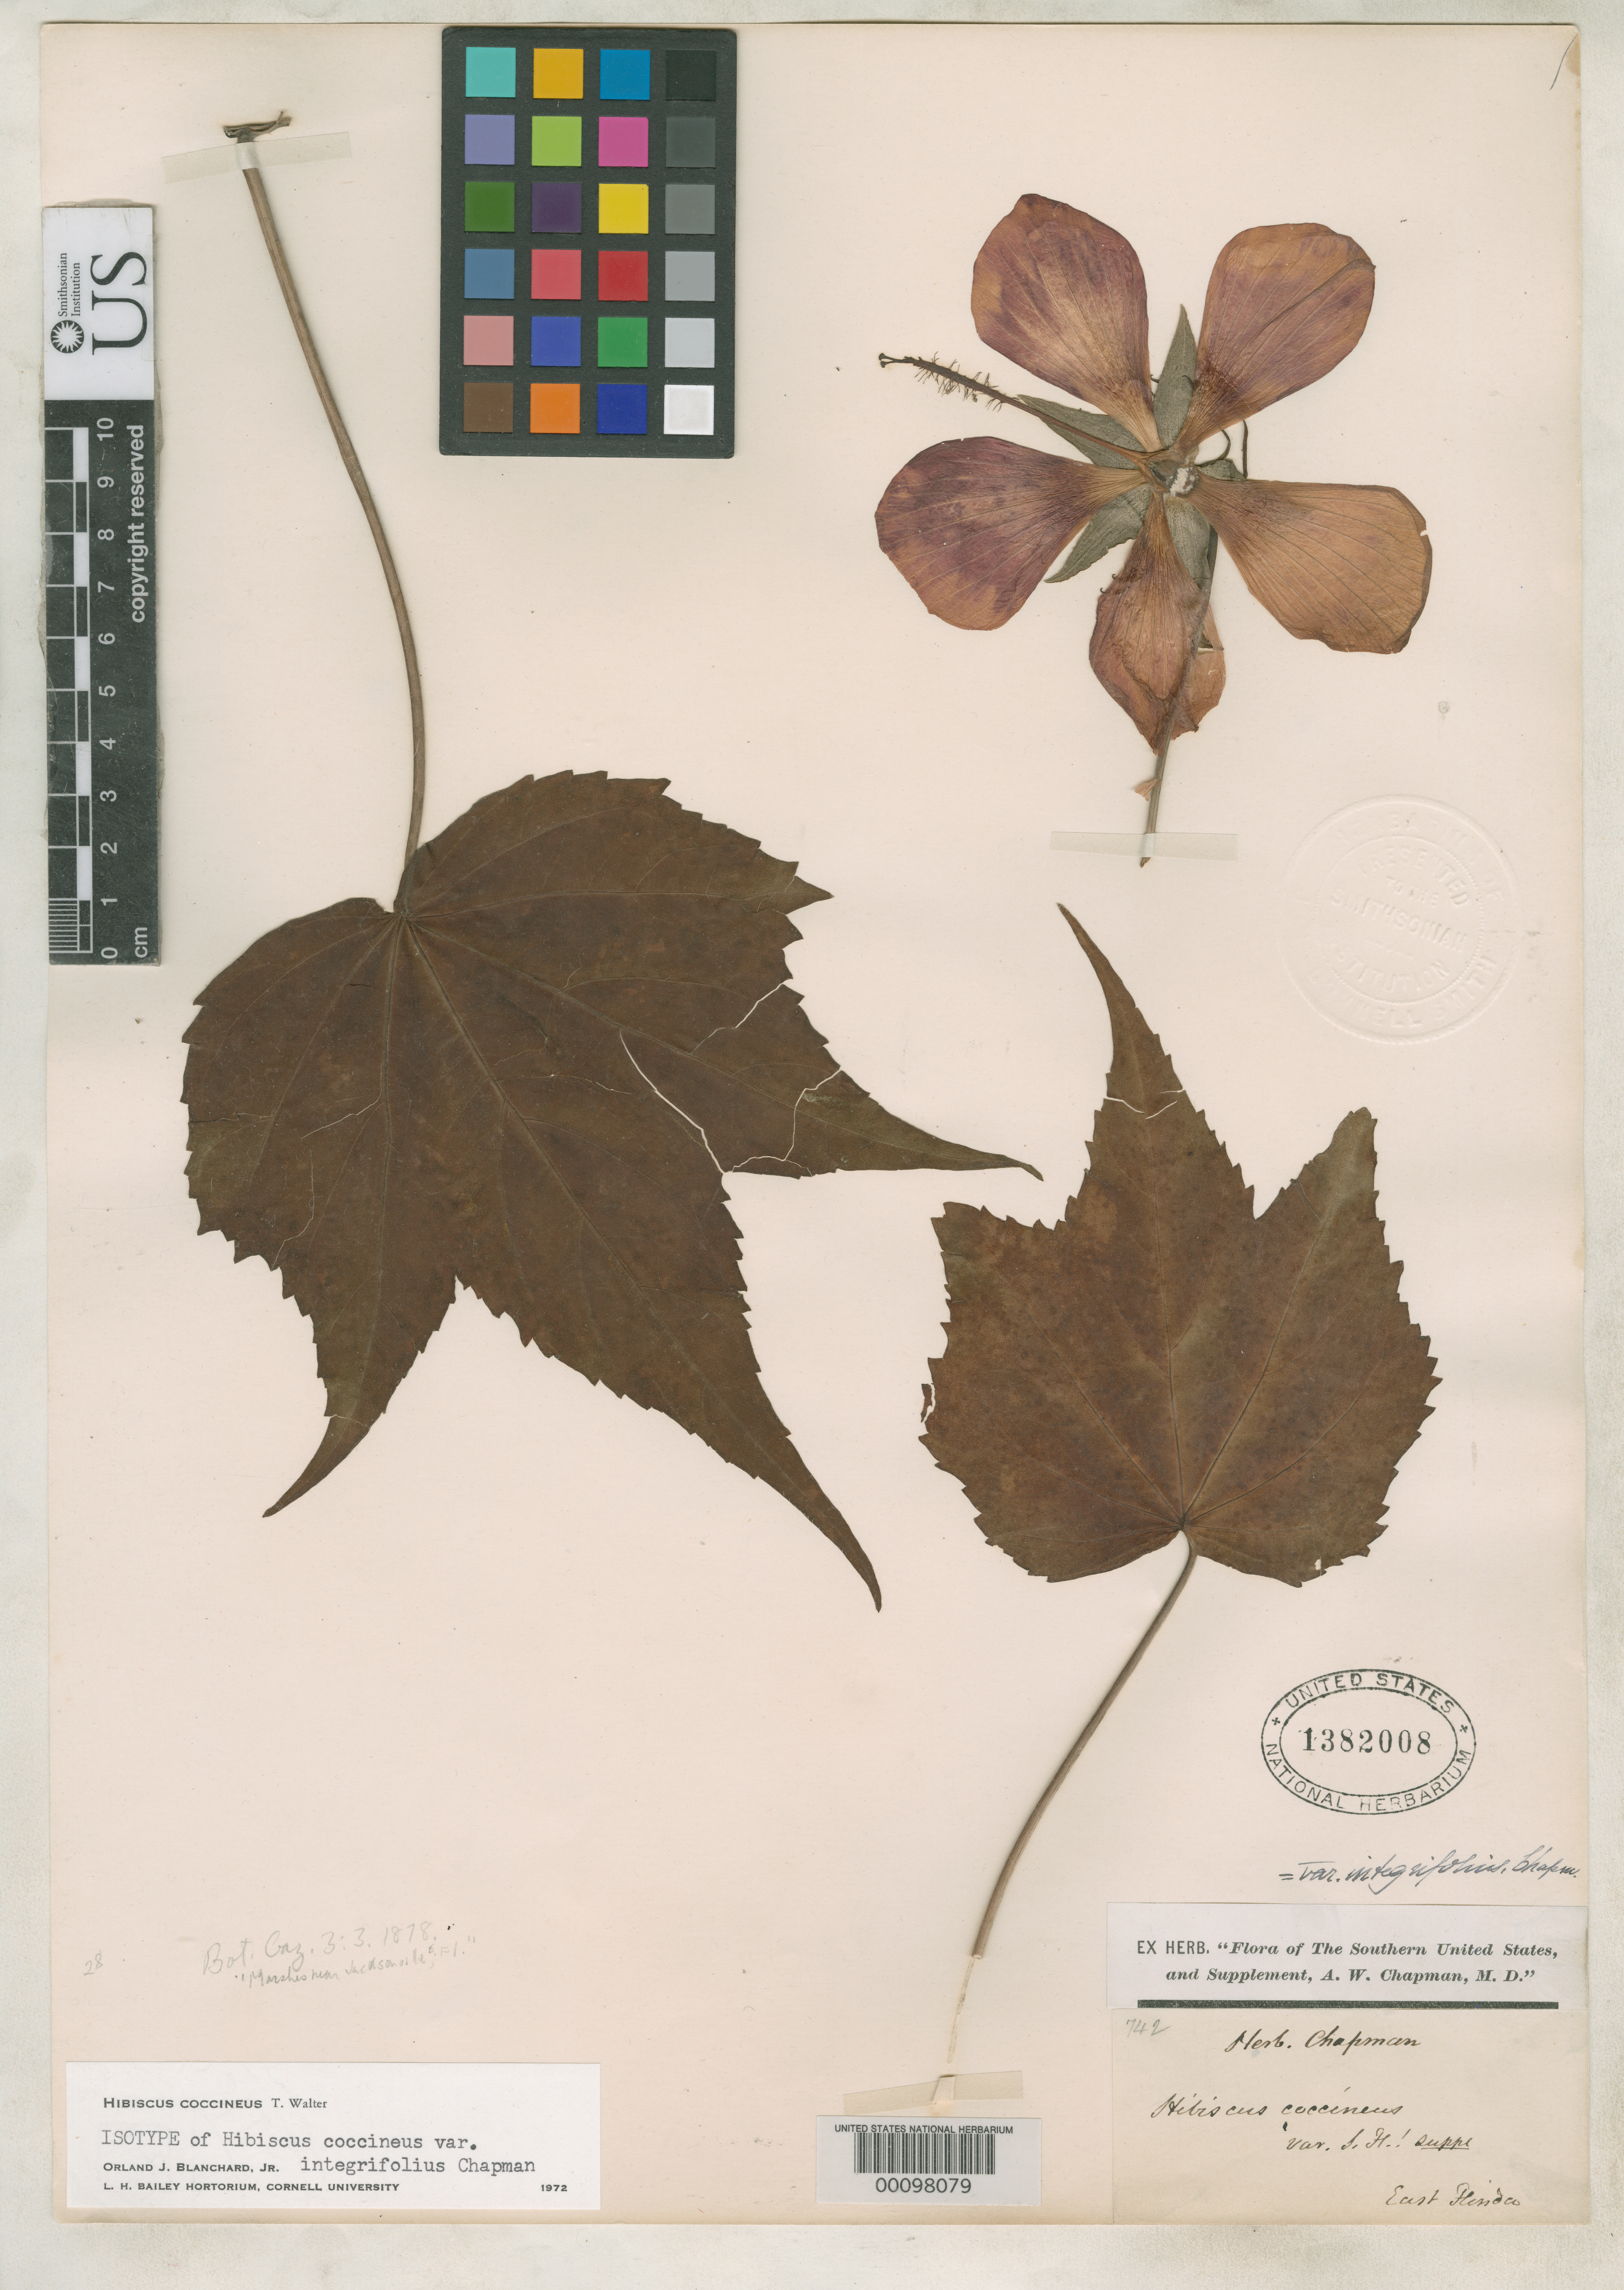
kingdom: Plantae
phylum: Tracheophyta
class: Magnoliopsida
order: Malvales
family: Malvaceae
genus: Hibiscus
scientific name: Hibiscus coccineus var. integrifolius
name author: Chapm.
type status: Isotype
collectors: A. W. Chapman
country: United States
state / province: Florida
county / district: Duval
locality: Jacksonville.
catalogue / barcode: US 1382008